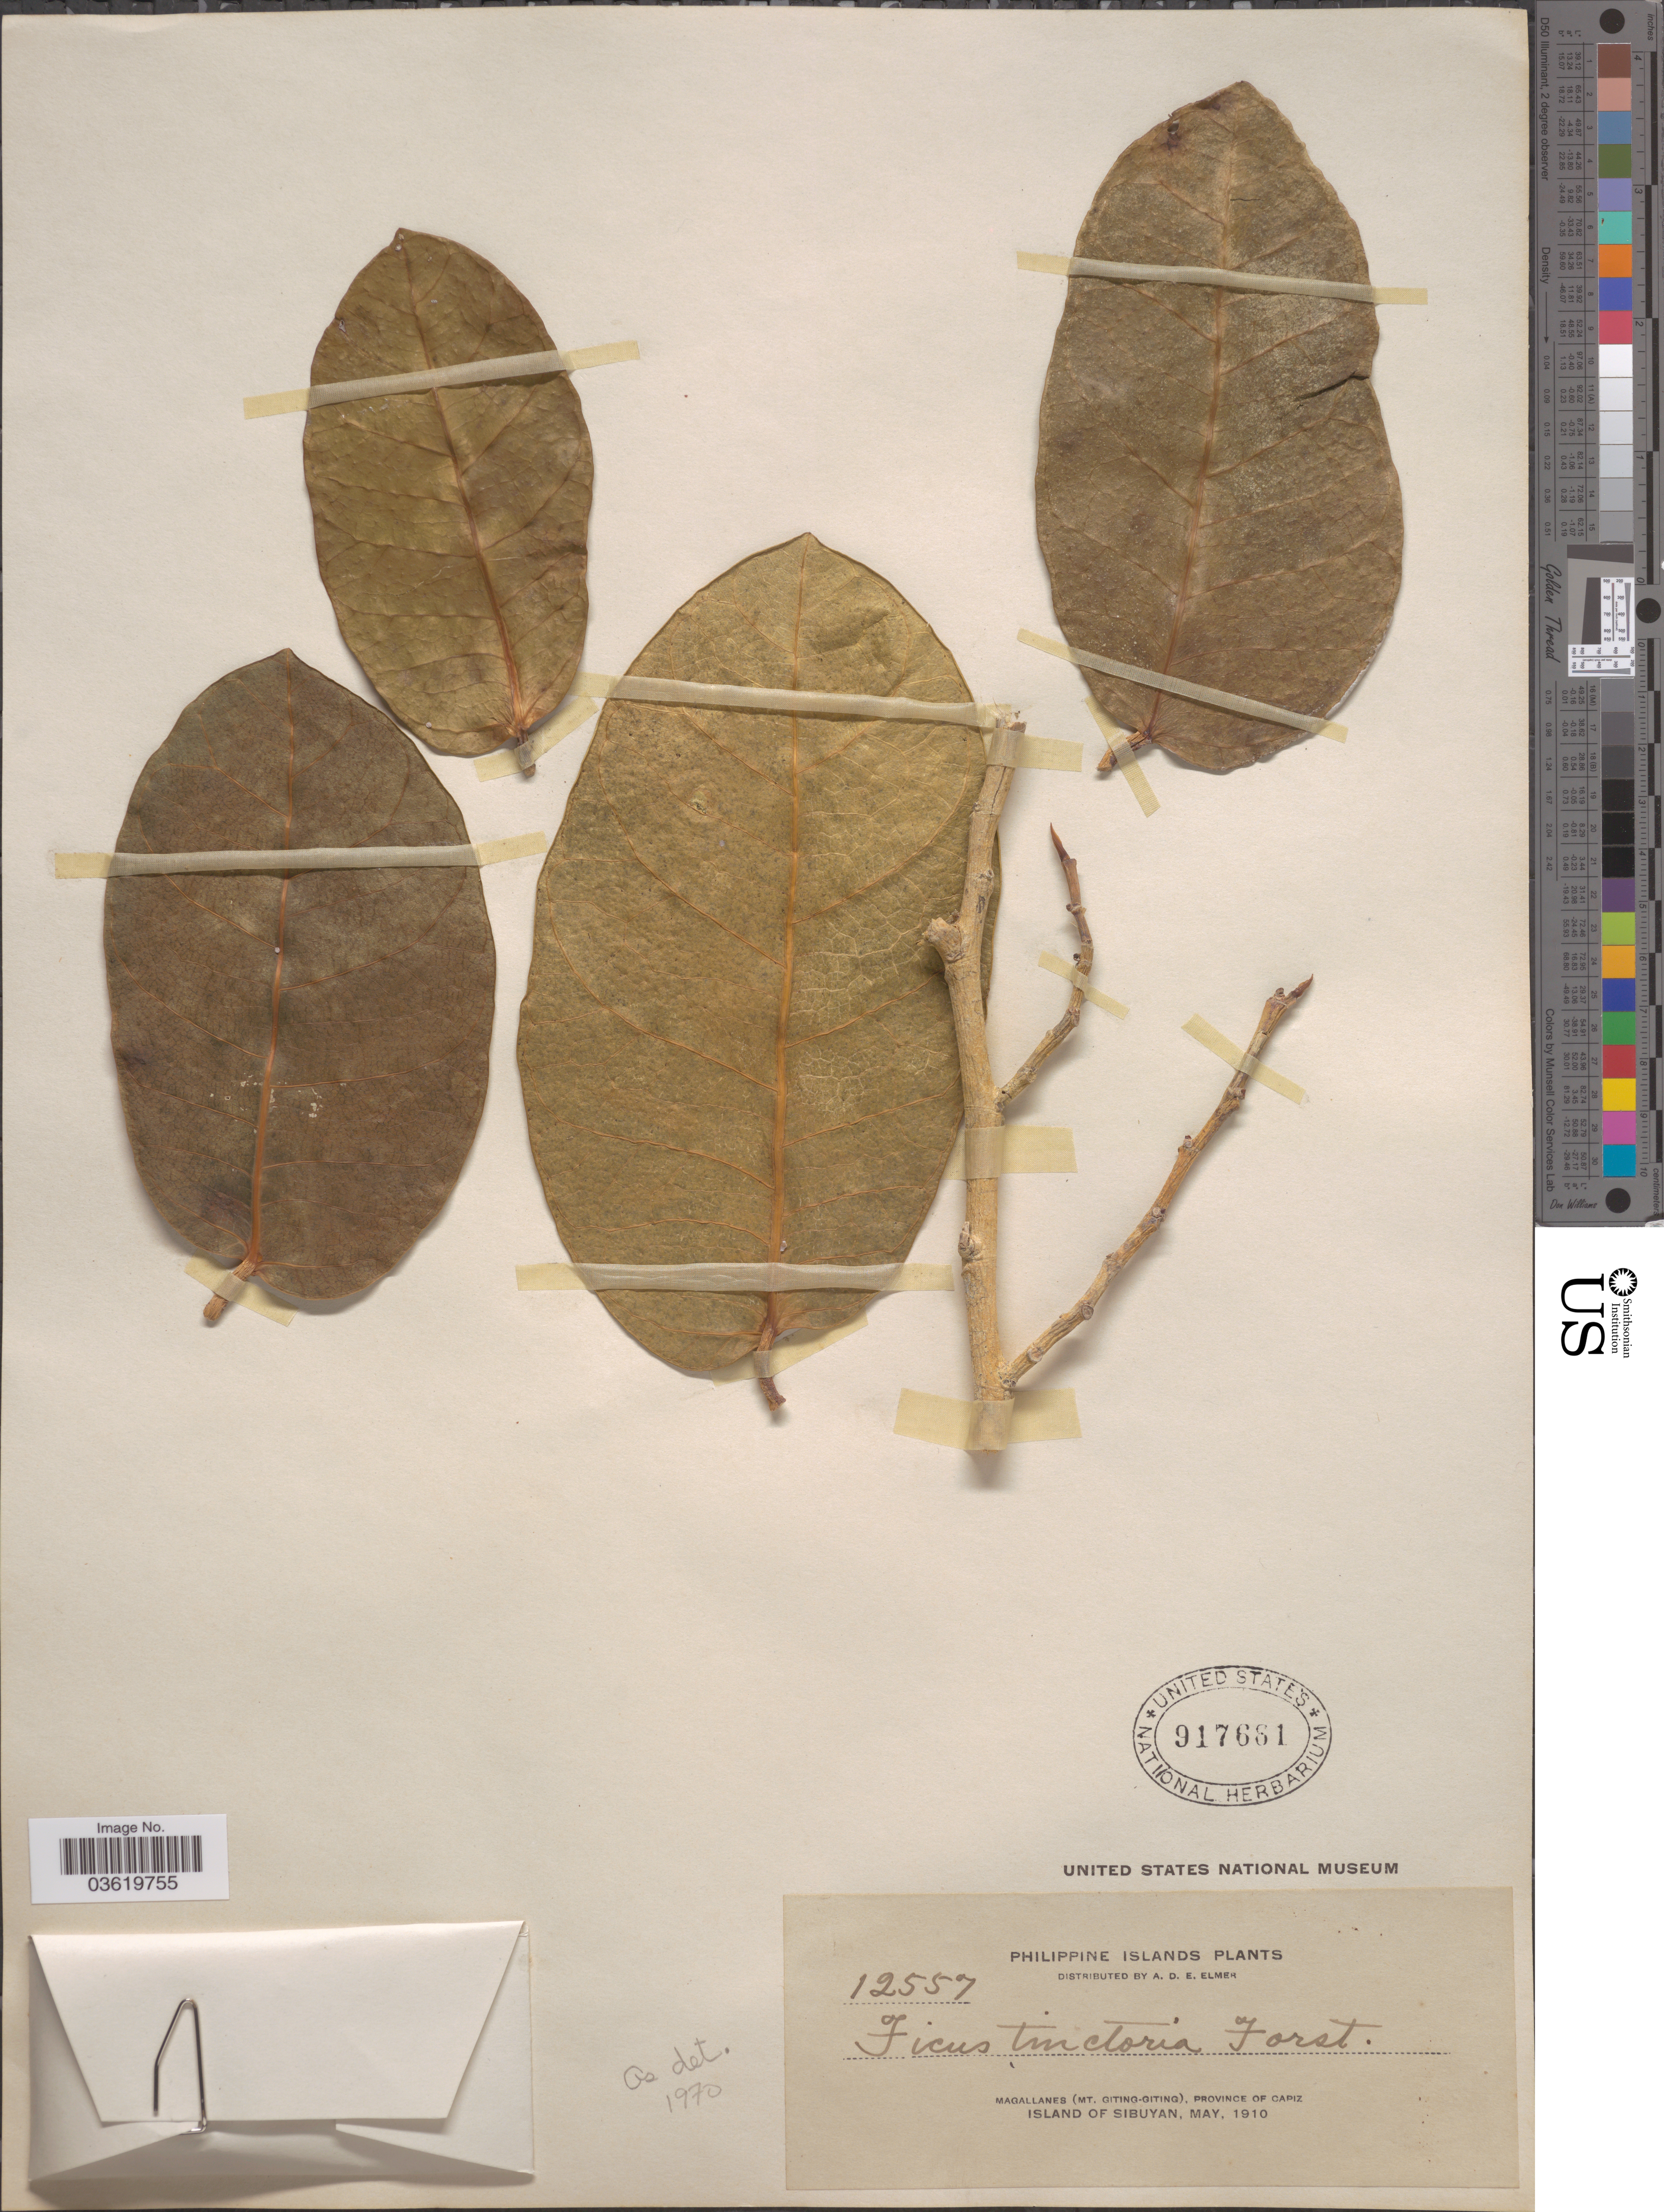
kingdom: Plantae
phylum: Tracheophyta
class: Magnoliopsida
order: Rosales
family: Moraceae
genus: Ficus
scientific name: Ficus tinctoria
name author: G. Forst.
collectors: A. D. E. Elmer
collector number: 12557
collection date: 1910-05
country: Philippines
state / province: Western Visayas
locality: Philippine Islands. Magallanes (Mt. Giting-Giting), Province of Capiz. Island of Sibuyan.